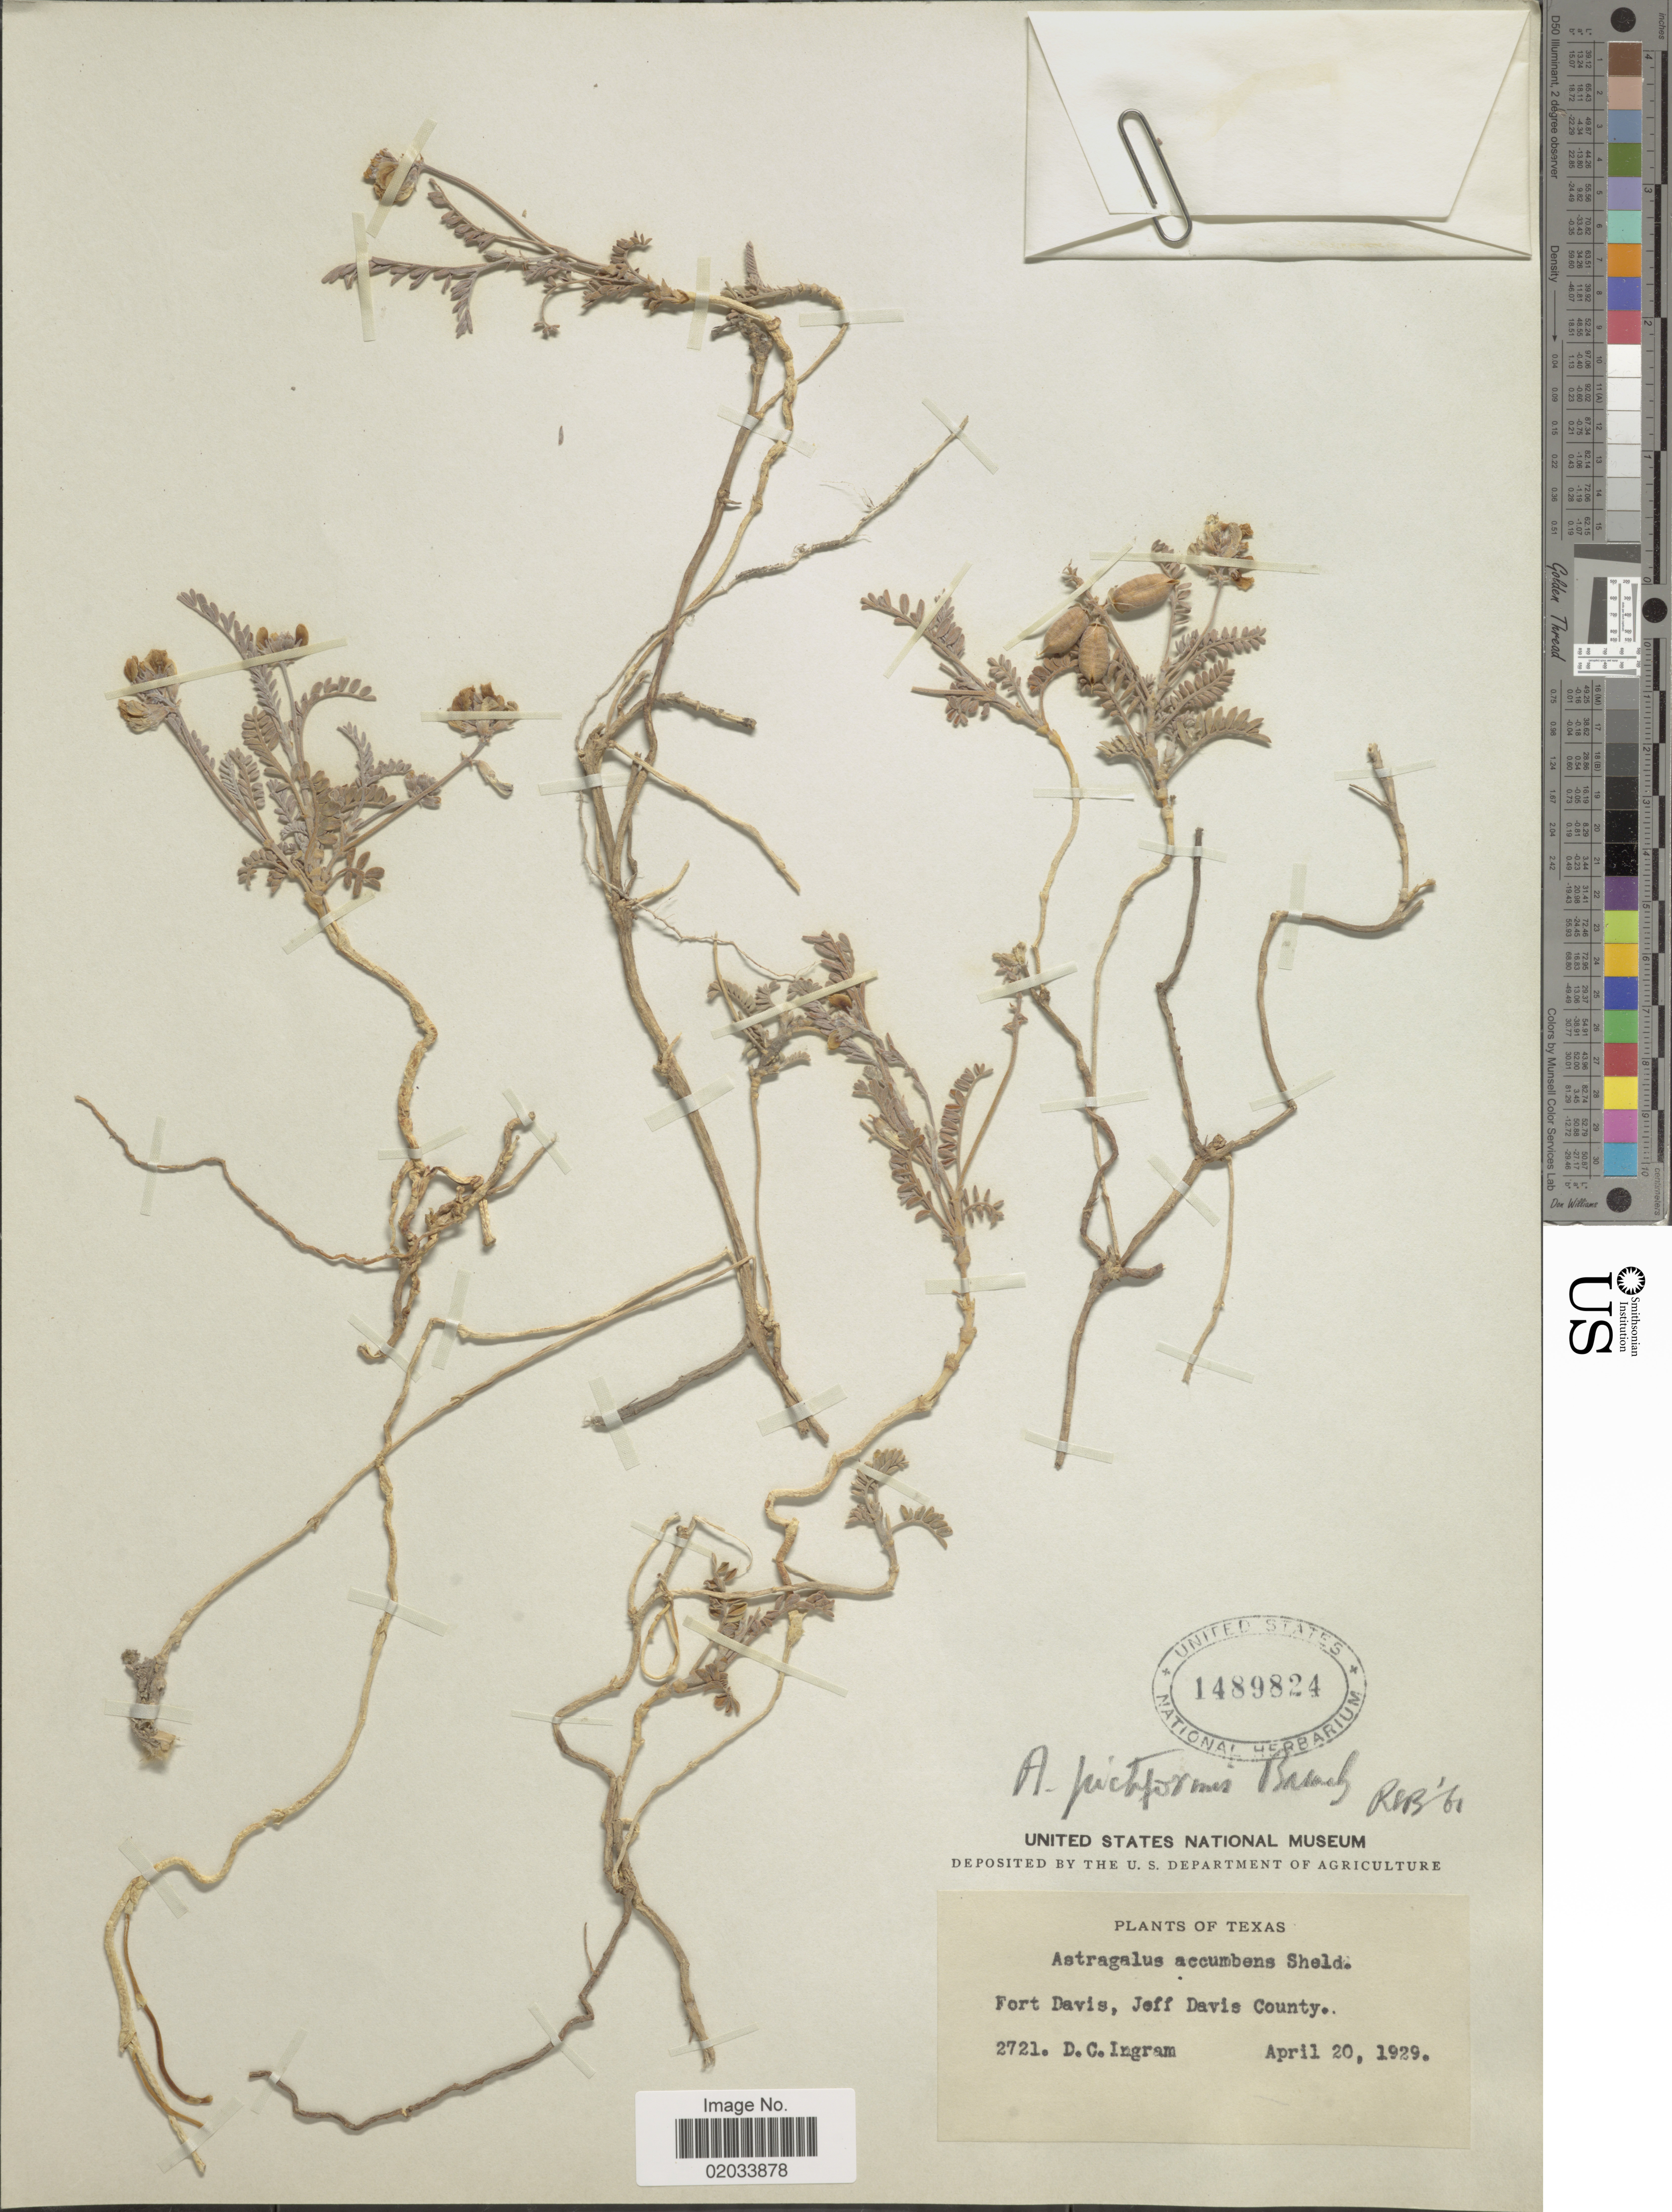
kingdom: Plantae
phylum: Tracheophyta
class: Magnoliopsida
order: Fabales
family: Fabaceae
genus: Astragalus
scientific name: Astragalus pictiformis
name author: Barneby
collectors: D. C. Ingram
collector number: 2721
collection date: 1929-04-20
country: United States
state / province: Texas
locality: Fort Davis, Jeff Davis County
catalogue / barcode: US 1489824